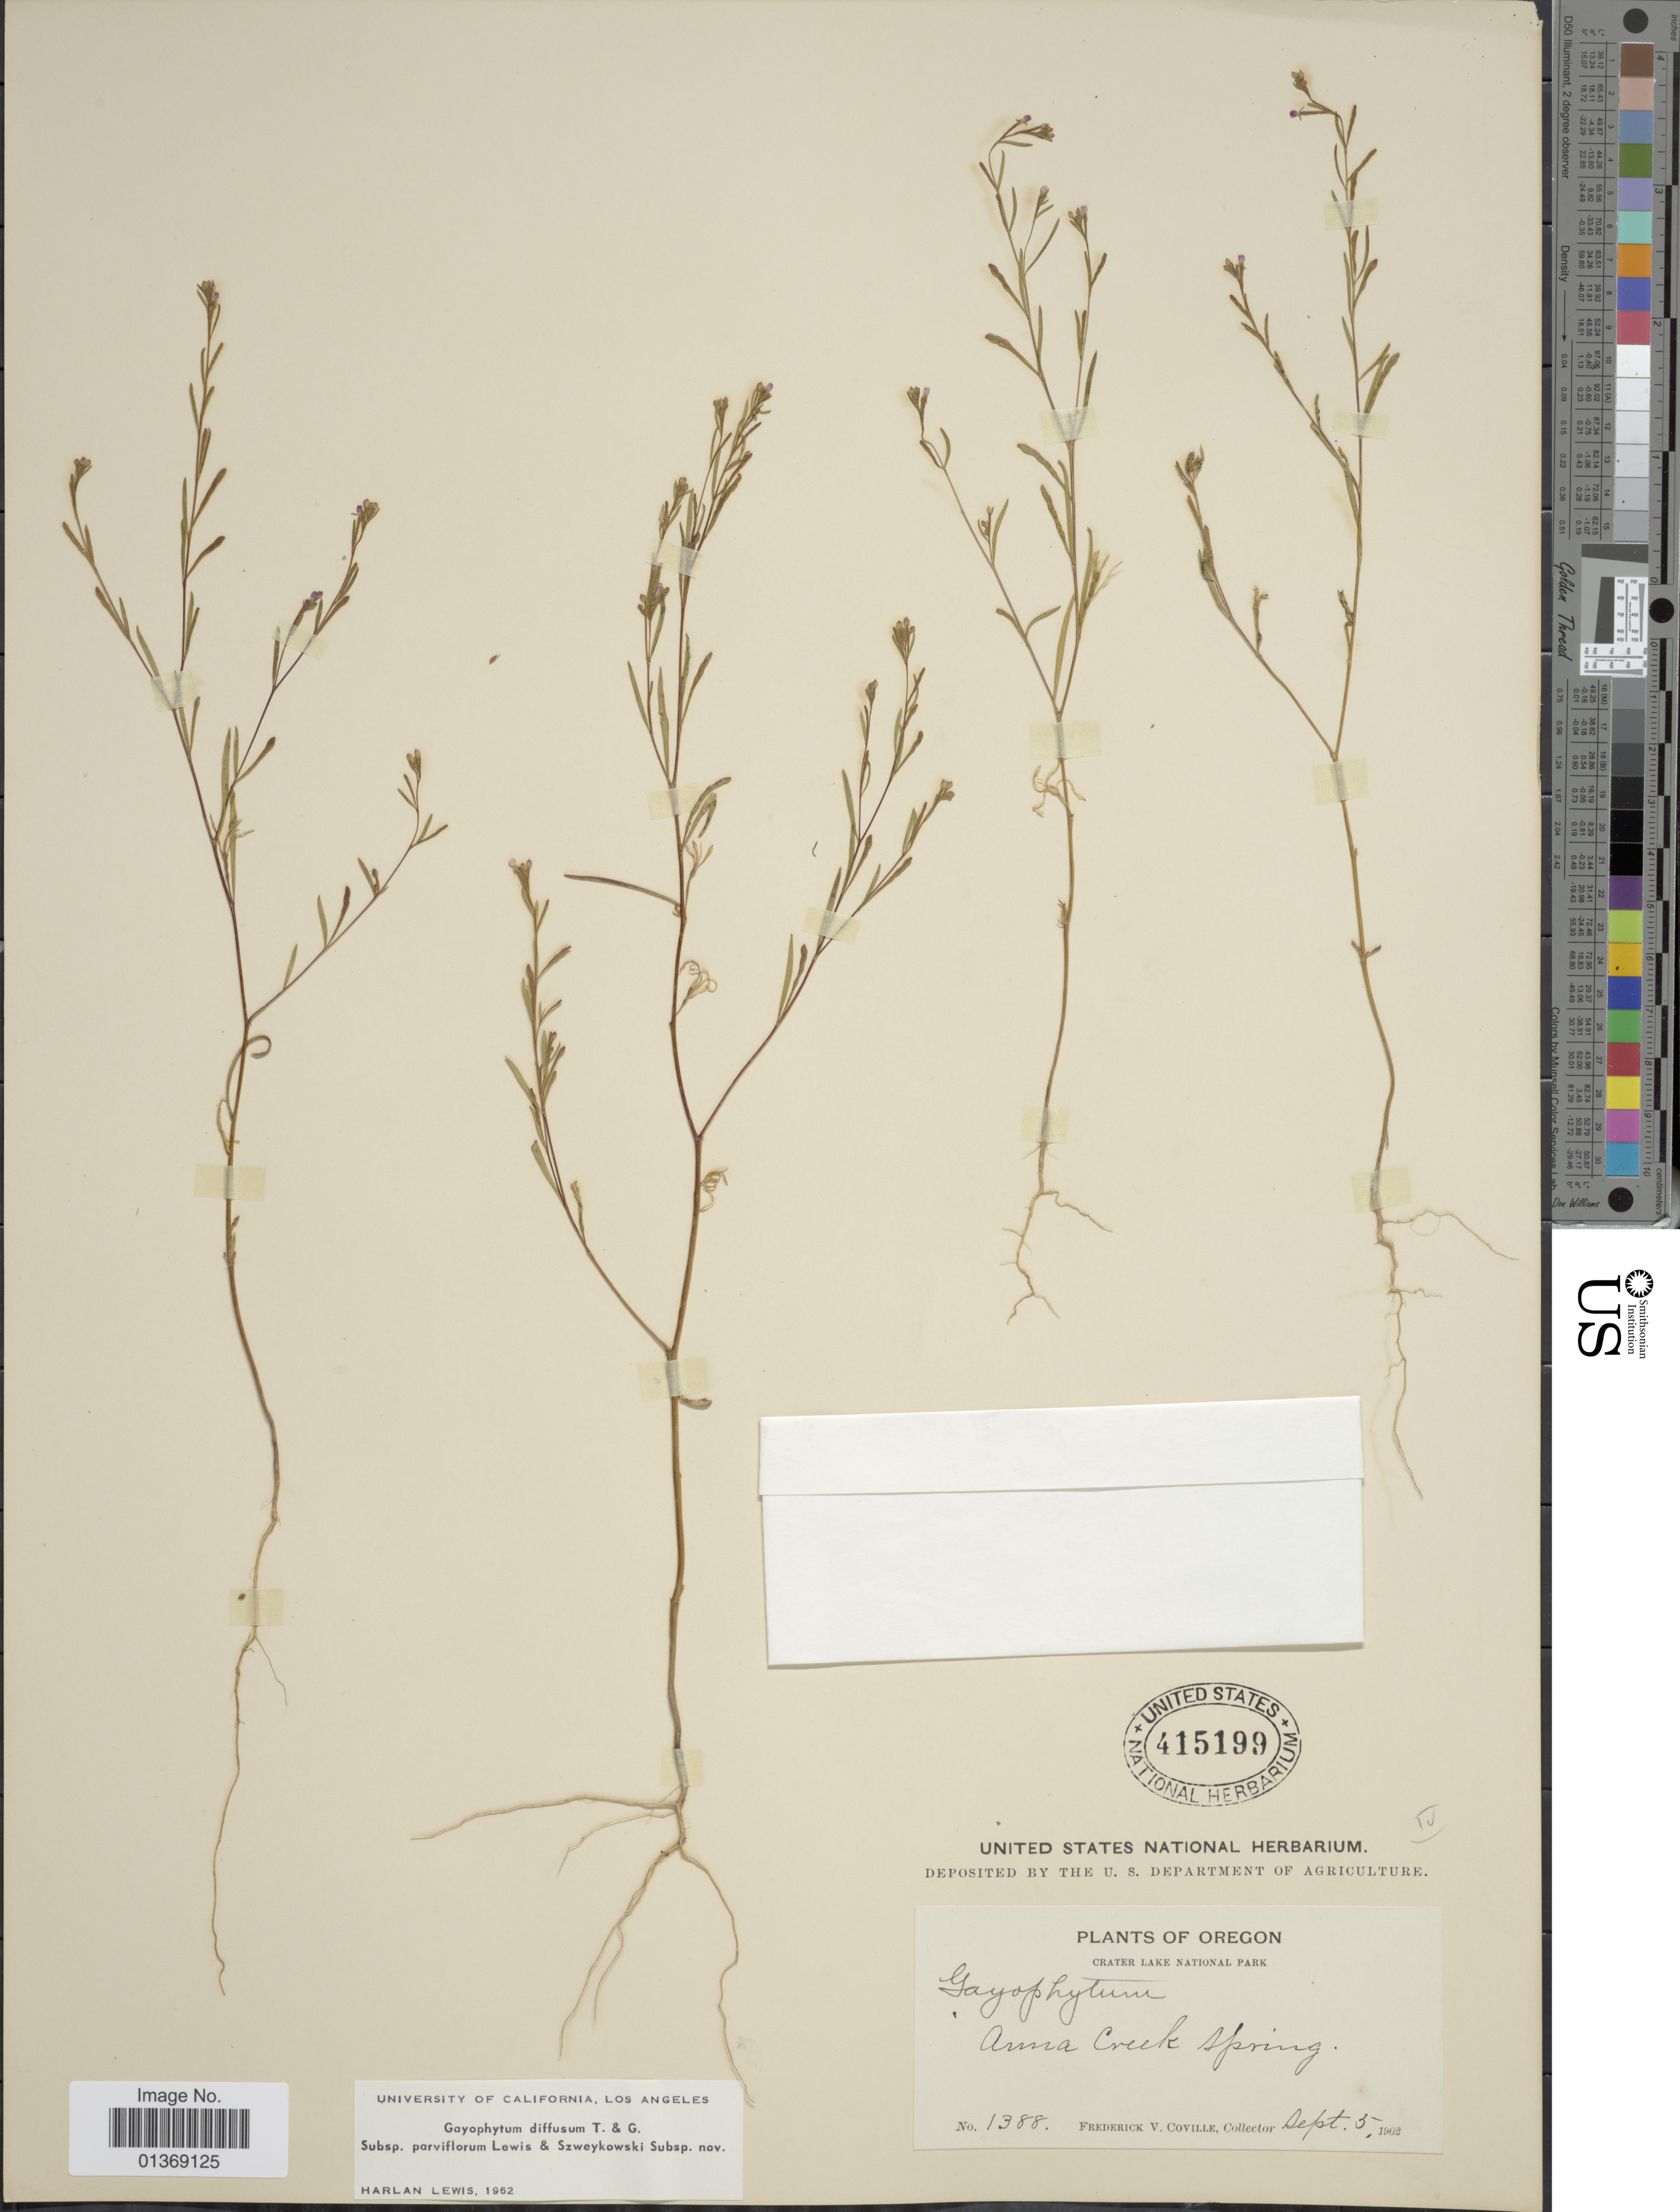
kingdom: Plantae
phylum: Tracheophyta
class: Magnoliopsida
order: Myrtales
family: Onagraceae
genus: Gayophytum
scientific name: Gayophytum diffusum subsp. parviflorum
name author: F. H. Lewis & Szweyk.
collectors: F. V. Coville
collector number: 1388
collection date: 1902-09-05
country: United States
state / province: Oregon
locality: Anna Creek Spring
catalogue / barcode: US 415199